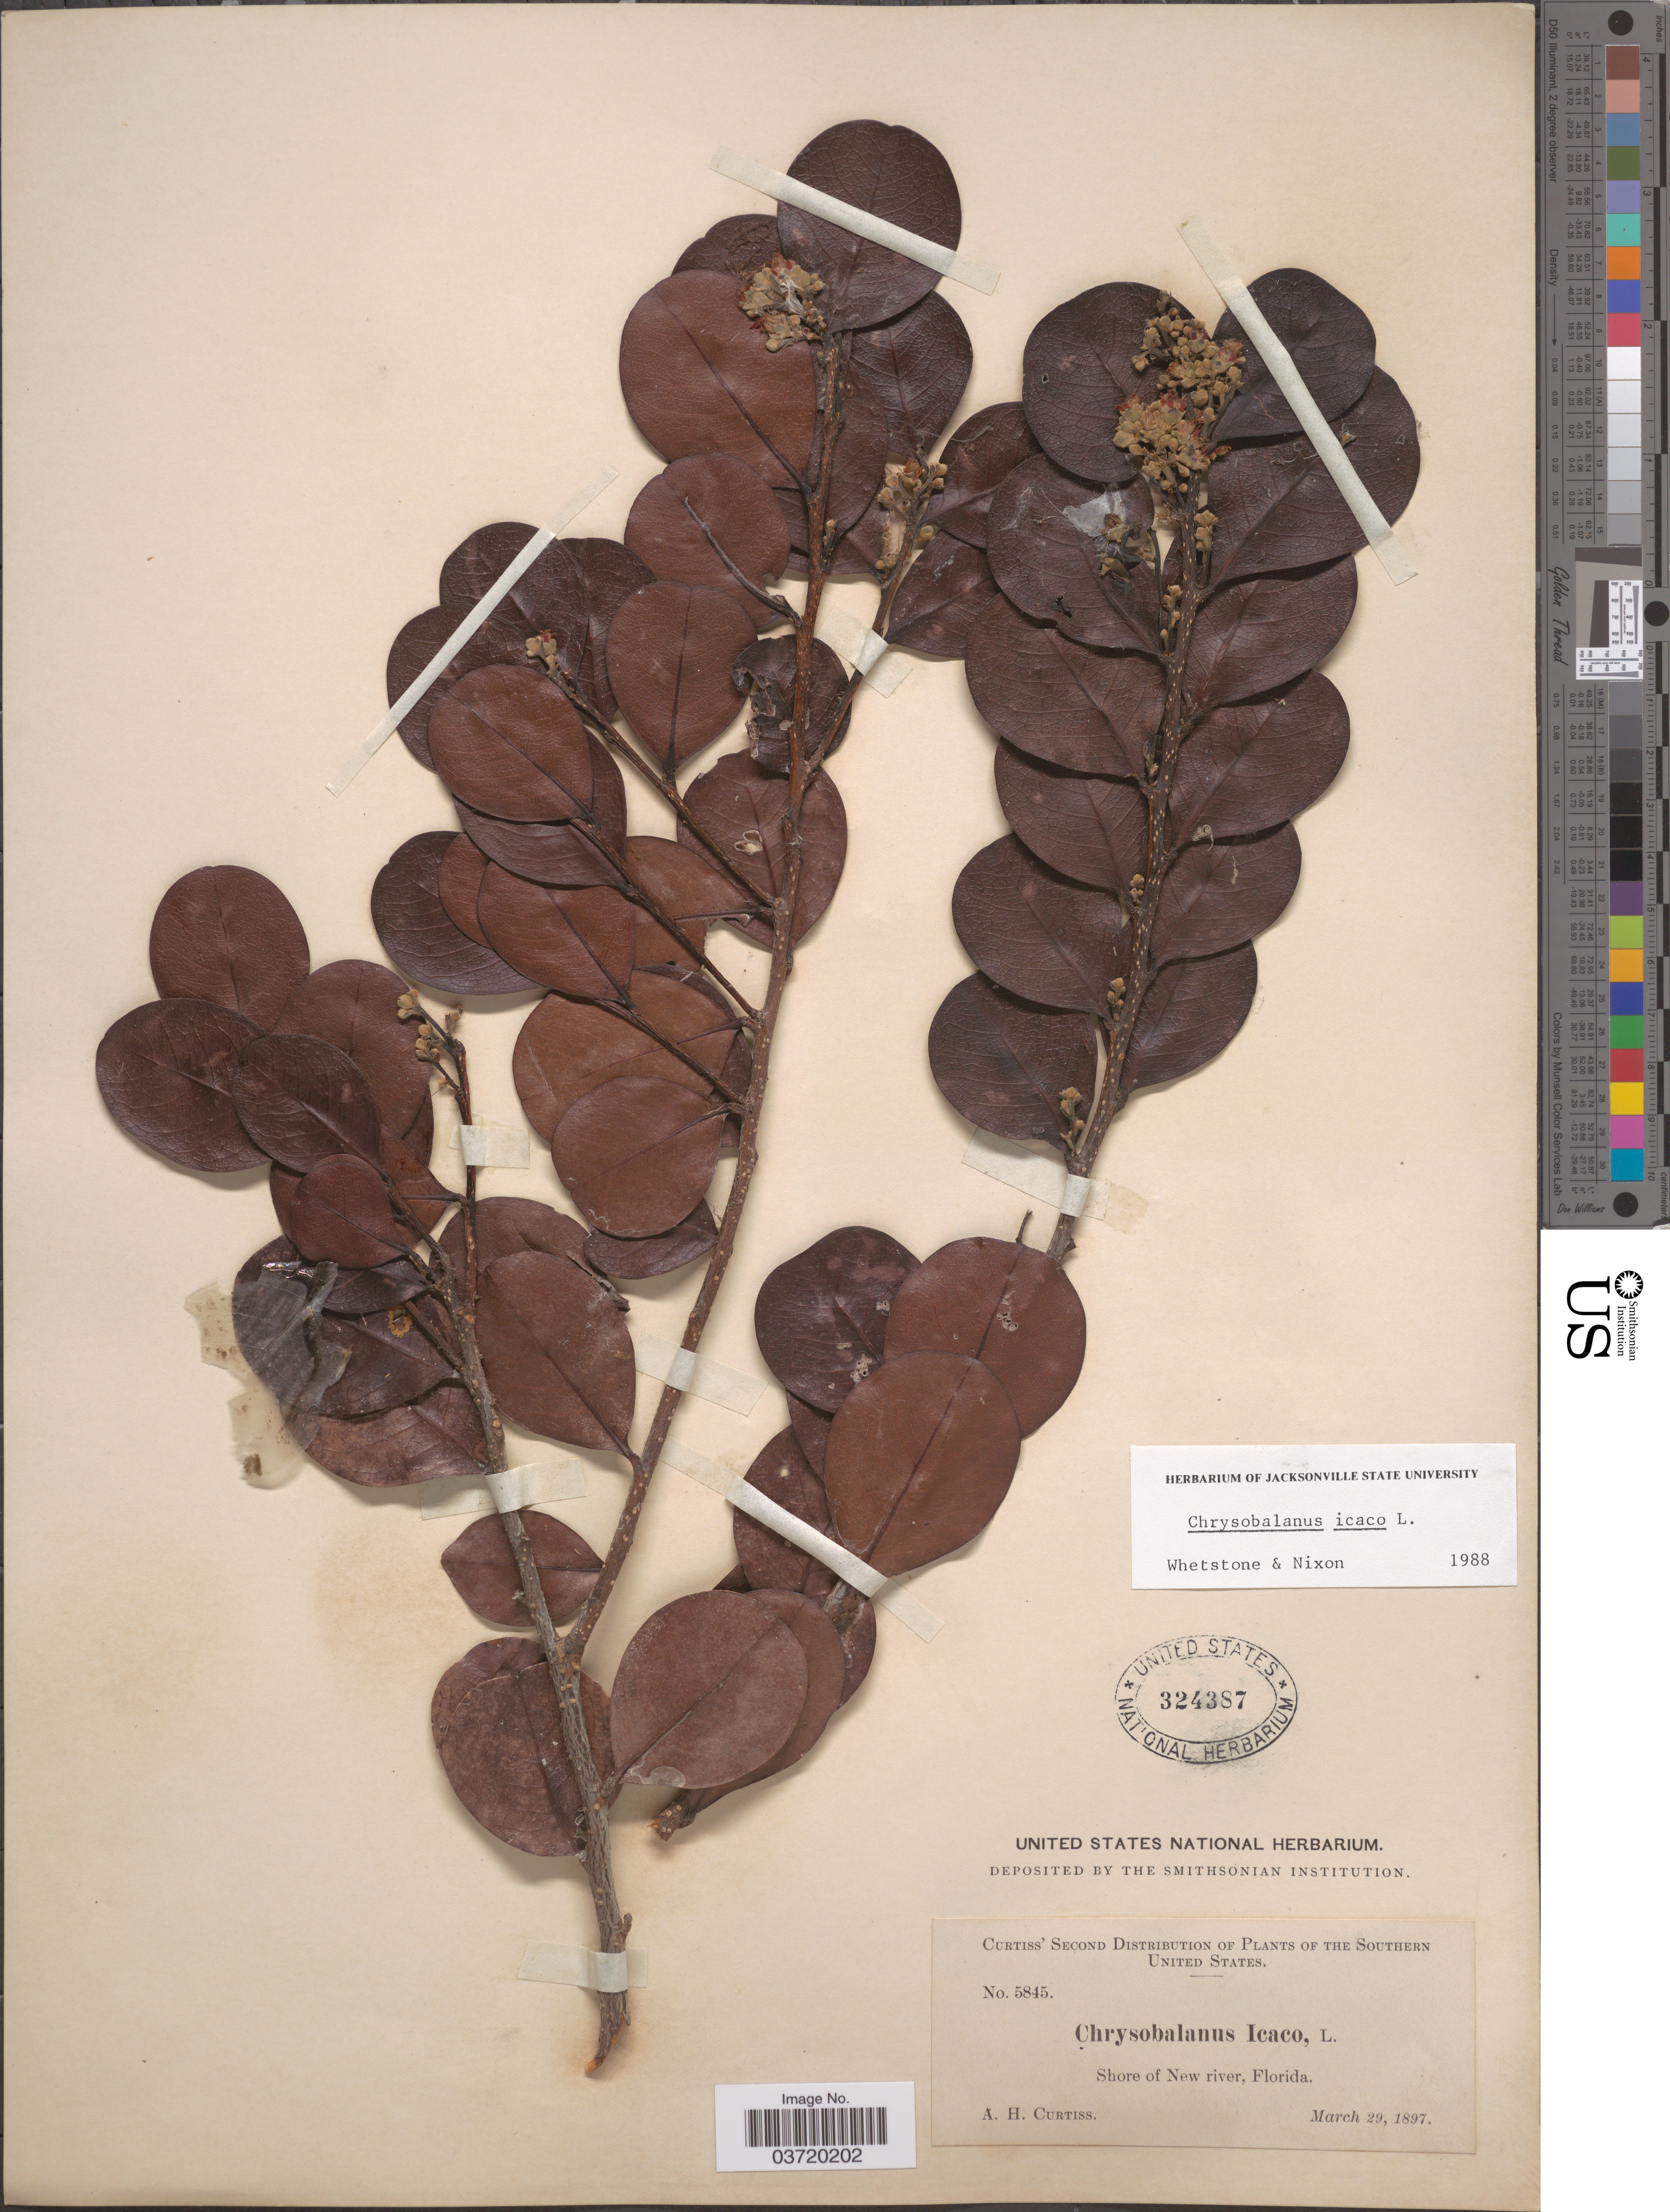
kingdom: Plantae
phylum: Tracheophyta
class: Magnoliopsida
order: Malpighiales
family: Chrysobalanaceae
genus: Chrysobalanus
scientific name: Chrysobalanus icaco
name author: L.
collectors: A. H. Curtiss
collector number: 5845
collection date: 1897-03-29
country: United States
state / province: Florida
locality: Southern United States. Shore of New river.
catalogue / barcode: US 324387